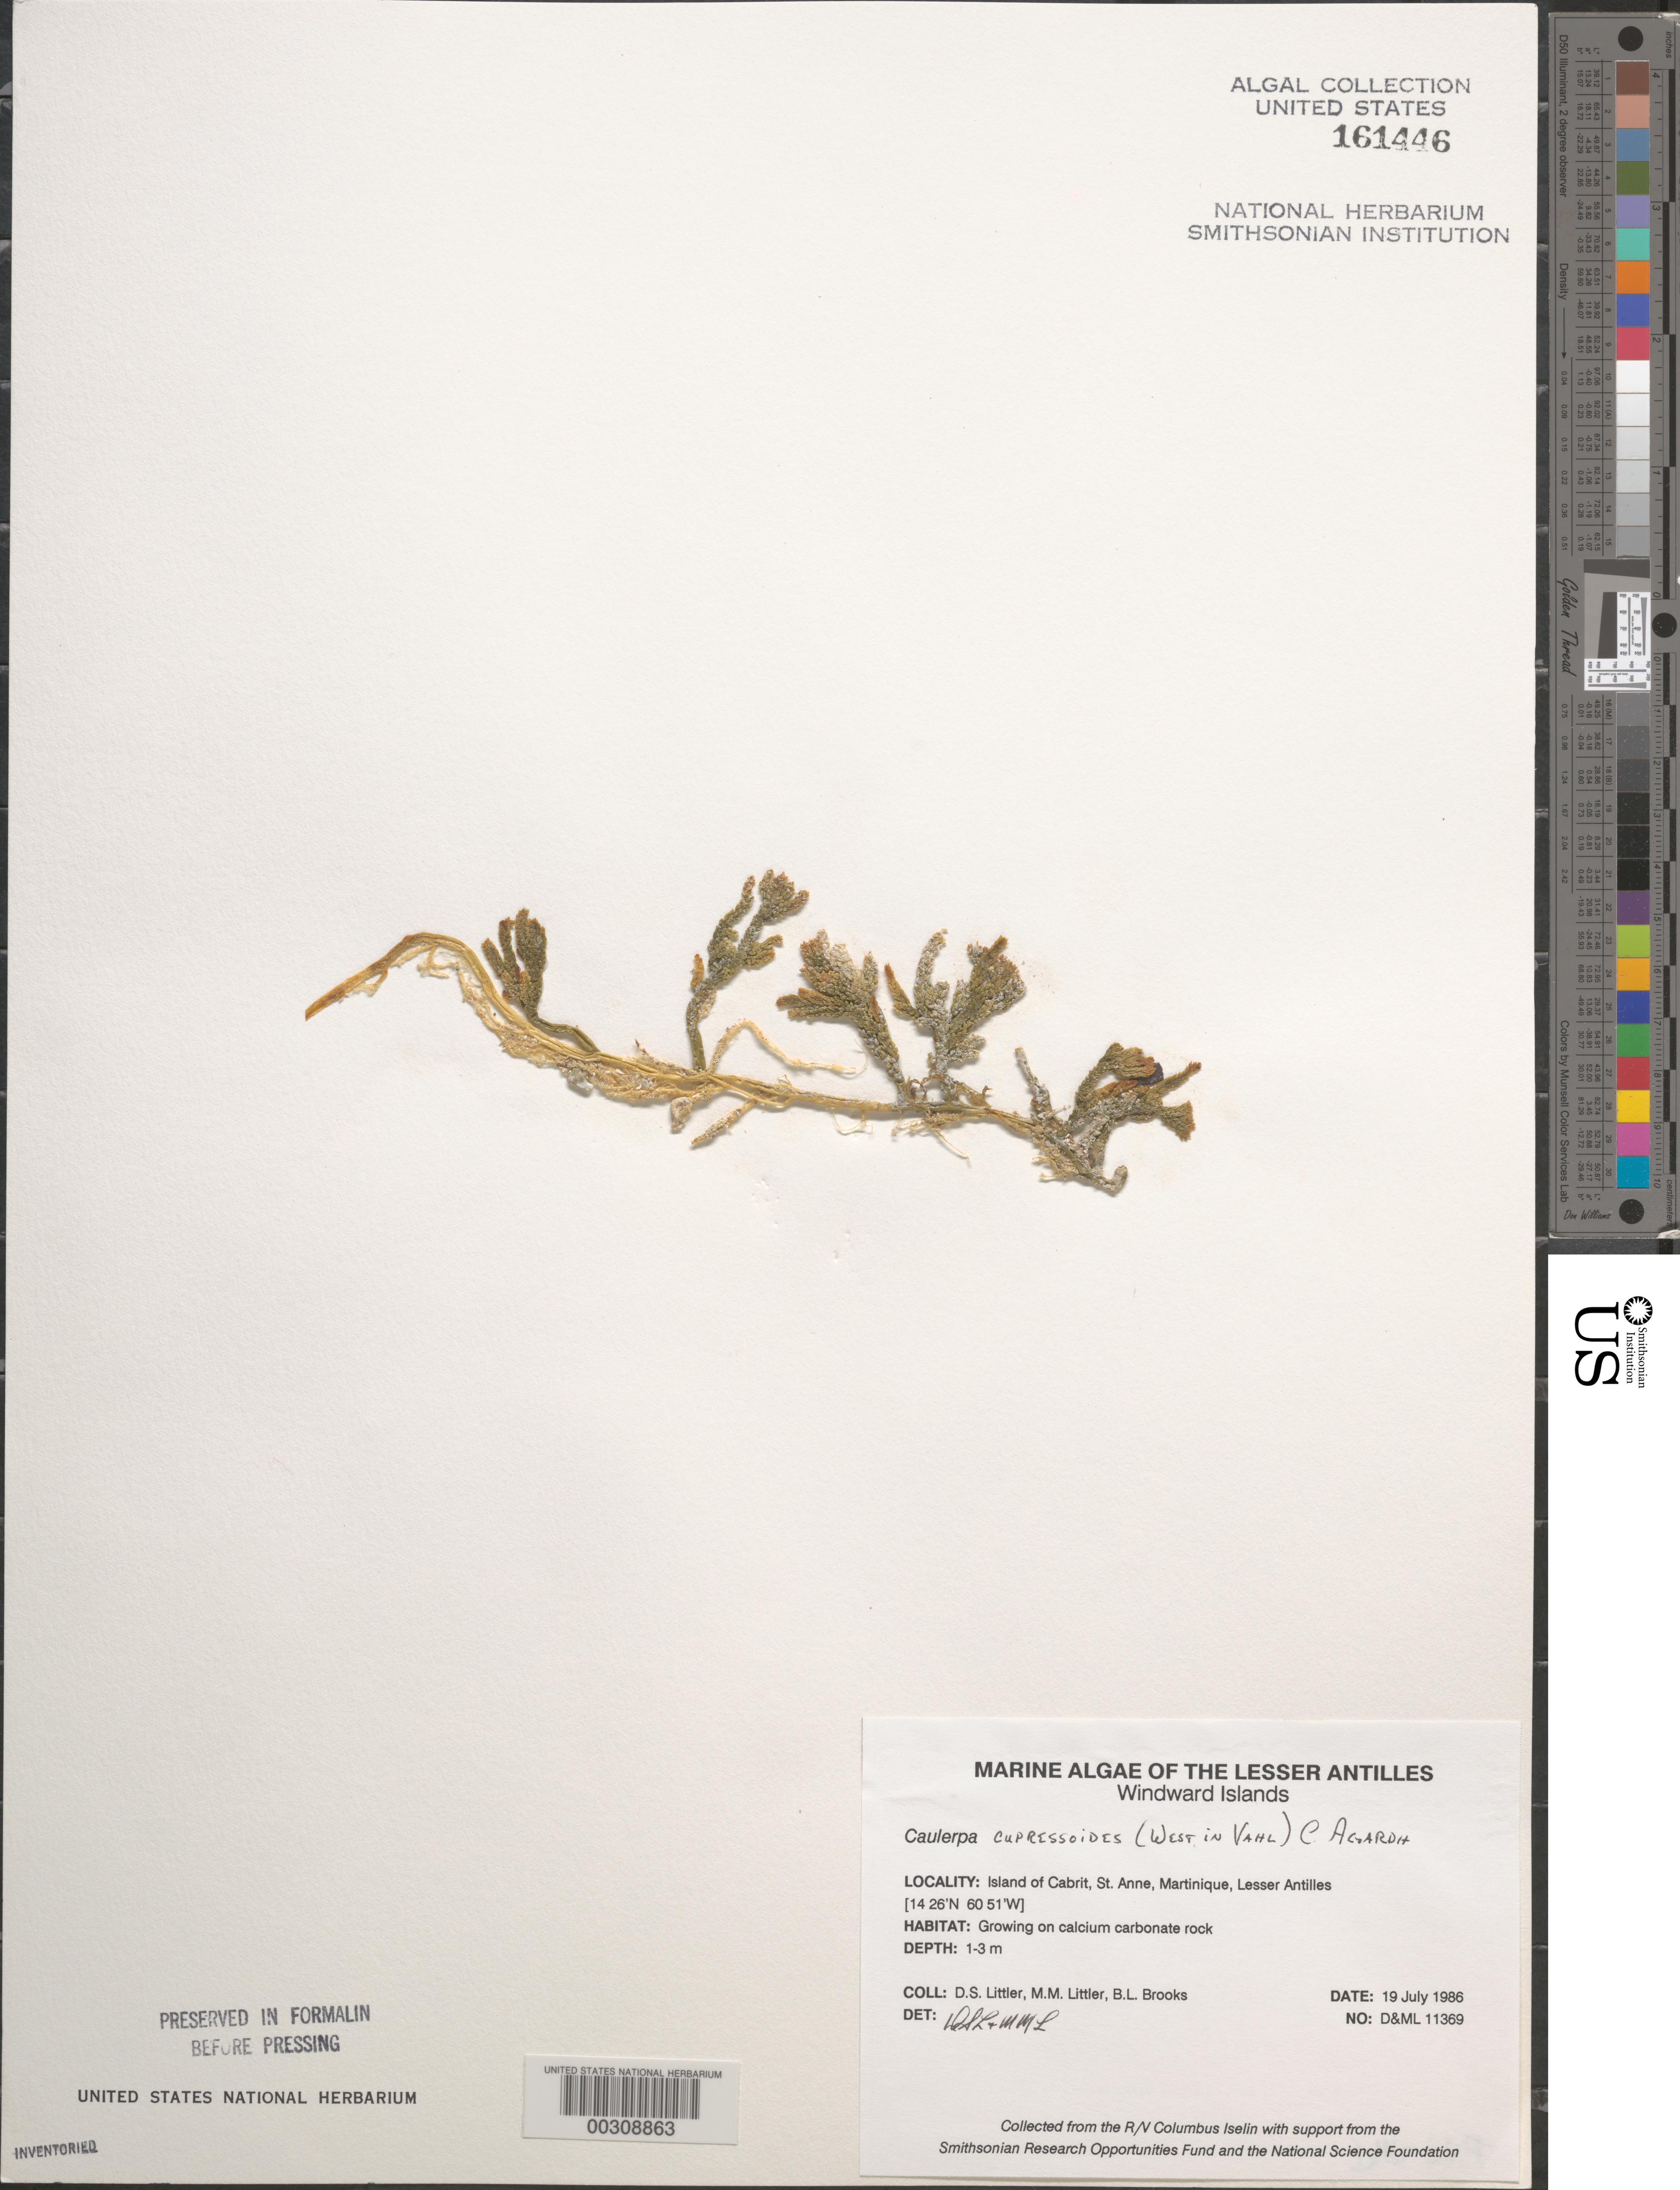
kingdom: Plantae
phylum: Chlorophyta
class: Ulvophyceae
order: Bryopsidales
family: Caulerpaceae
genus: Caulerpa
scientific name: Caulerpa cupressoides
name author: (Vahl) C. Agardh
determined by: Littler, D. S.; Littler, M. M.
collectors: D. S. Littler, M. M. Littler & B. Brooks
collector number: D&ML 11369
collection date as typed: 19 Jul 1986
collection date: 1986-07-19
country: Martinique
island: Cabrit Island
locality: St. Anne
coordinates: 14 26' N, 60 51' W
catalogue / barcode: US 161446